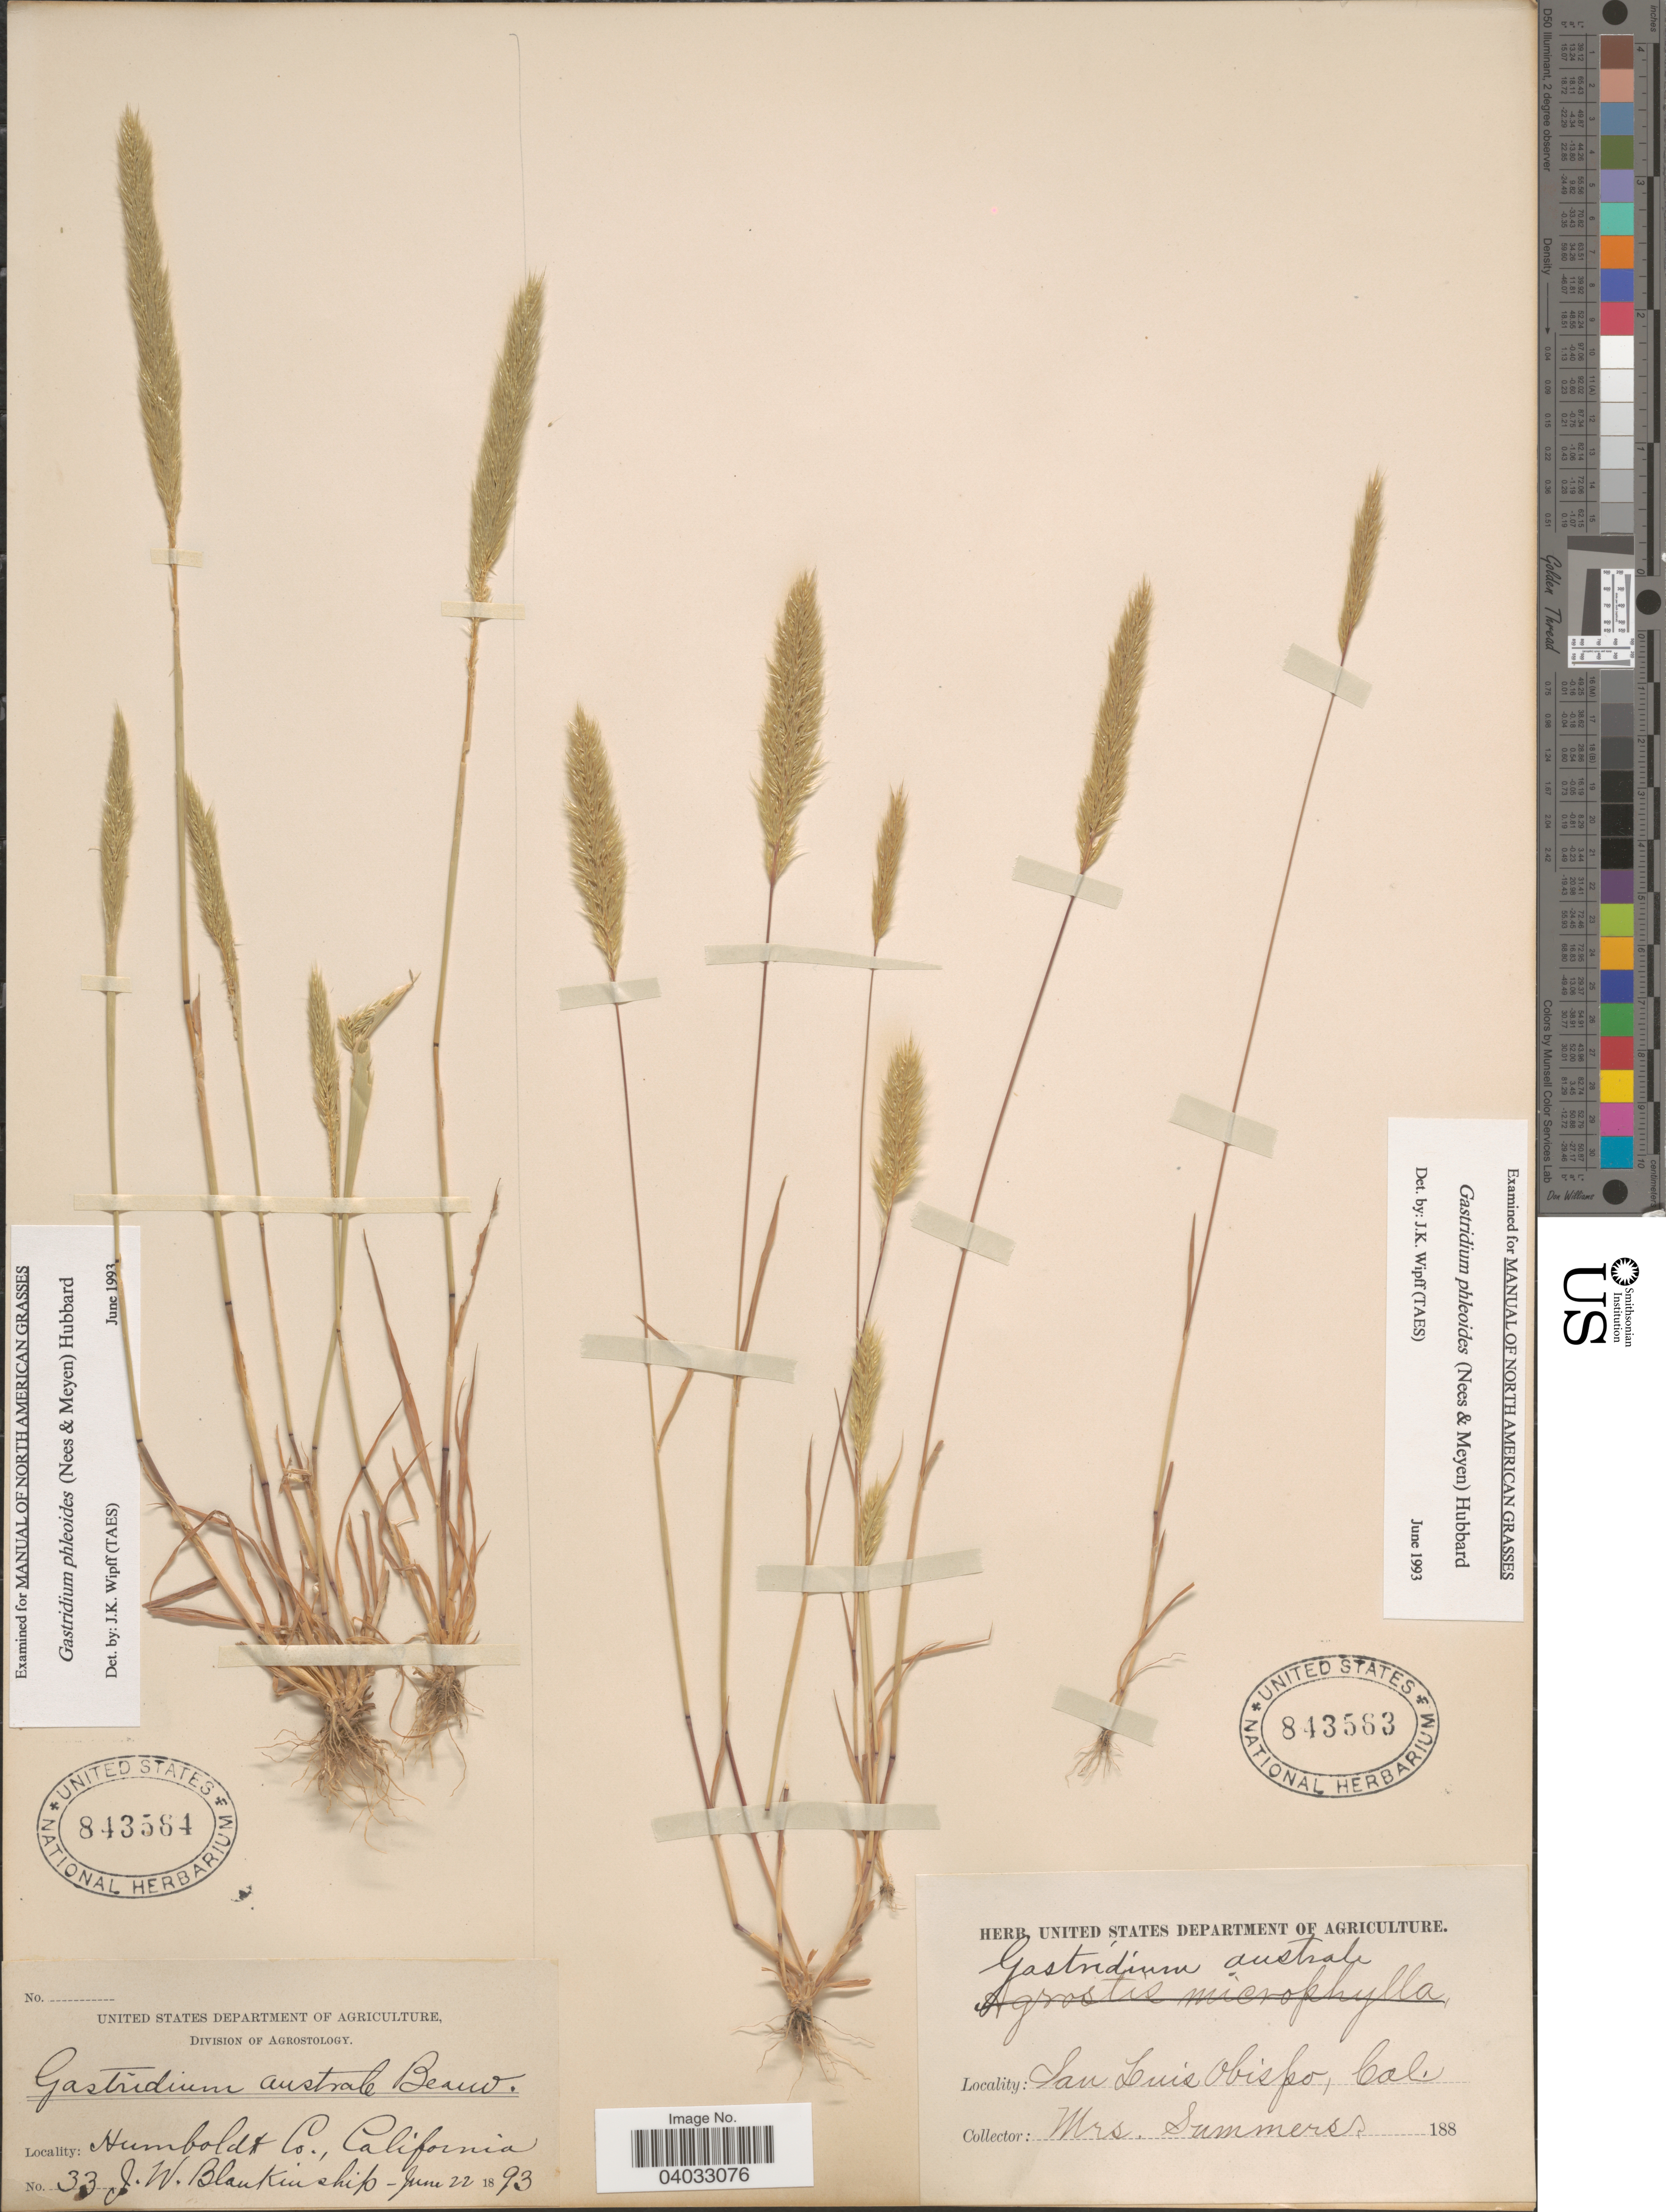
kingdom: Plantae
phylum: Tracheophyta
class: Liliopsida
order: Poales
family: Poaceae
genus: Gastridium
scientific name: Gastridium phleoides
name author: (Nees) C.E. Hubb.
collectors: Summers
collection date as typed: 188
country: United States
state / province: California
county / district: San Luis Obispo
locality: San Luis Obispo.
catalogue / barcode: US 843563-2